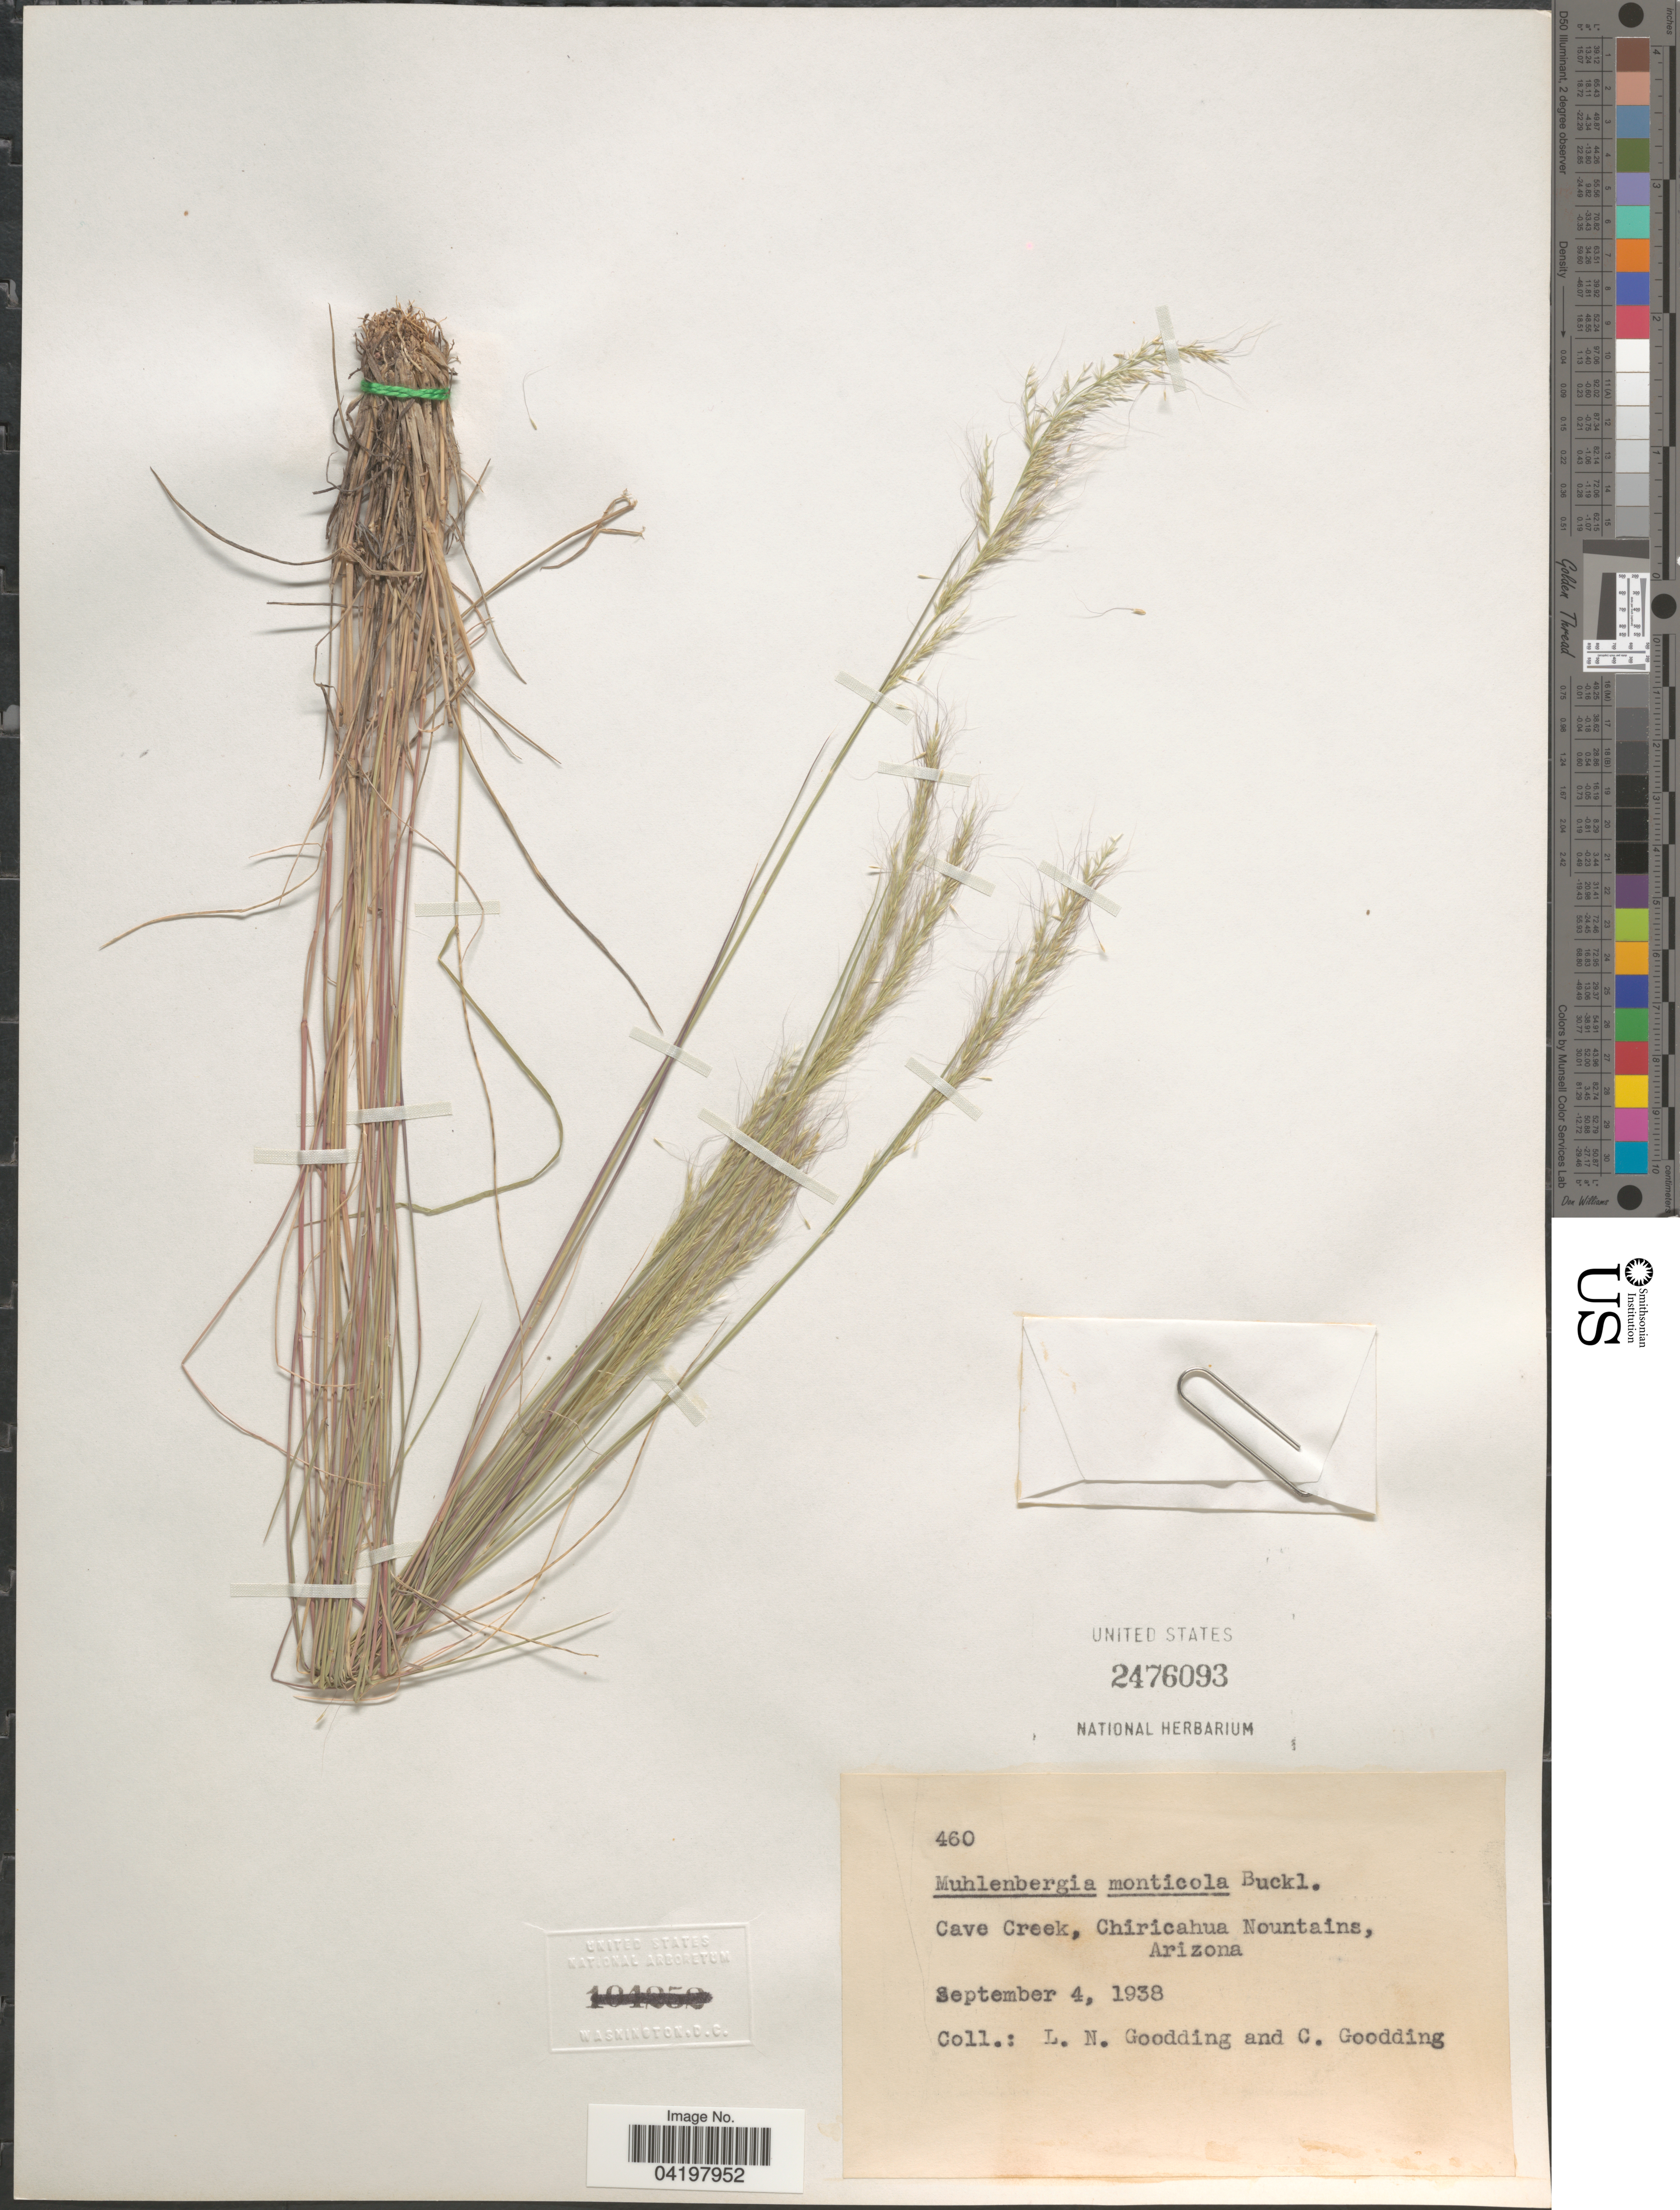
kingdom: Plantae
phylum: Tracheophyta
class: Liliopsida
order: Poales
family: Poaceae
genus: Muhlenbergia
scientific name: Muhlenbergia tenuifolia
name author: (Kunth) Kunth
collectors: L. N. Goodding & C. Goodding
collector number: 460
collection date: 1938-09-04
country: United States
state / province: Arizona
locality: Cave Creek, Chiricahua Nountains.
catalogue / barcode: US 2476093